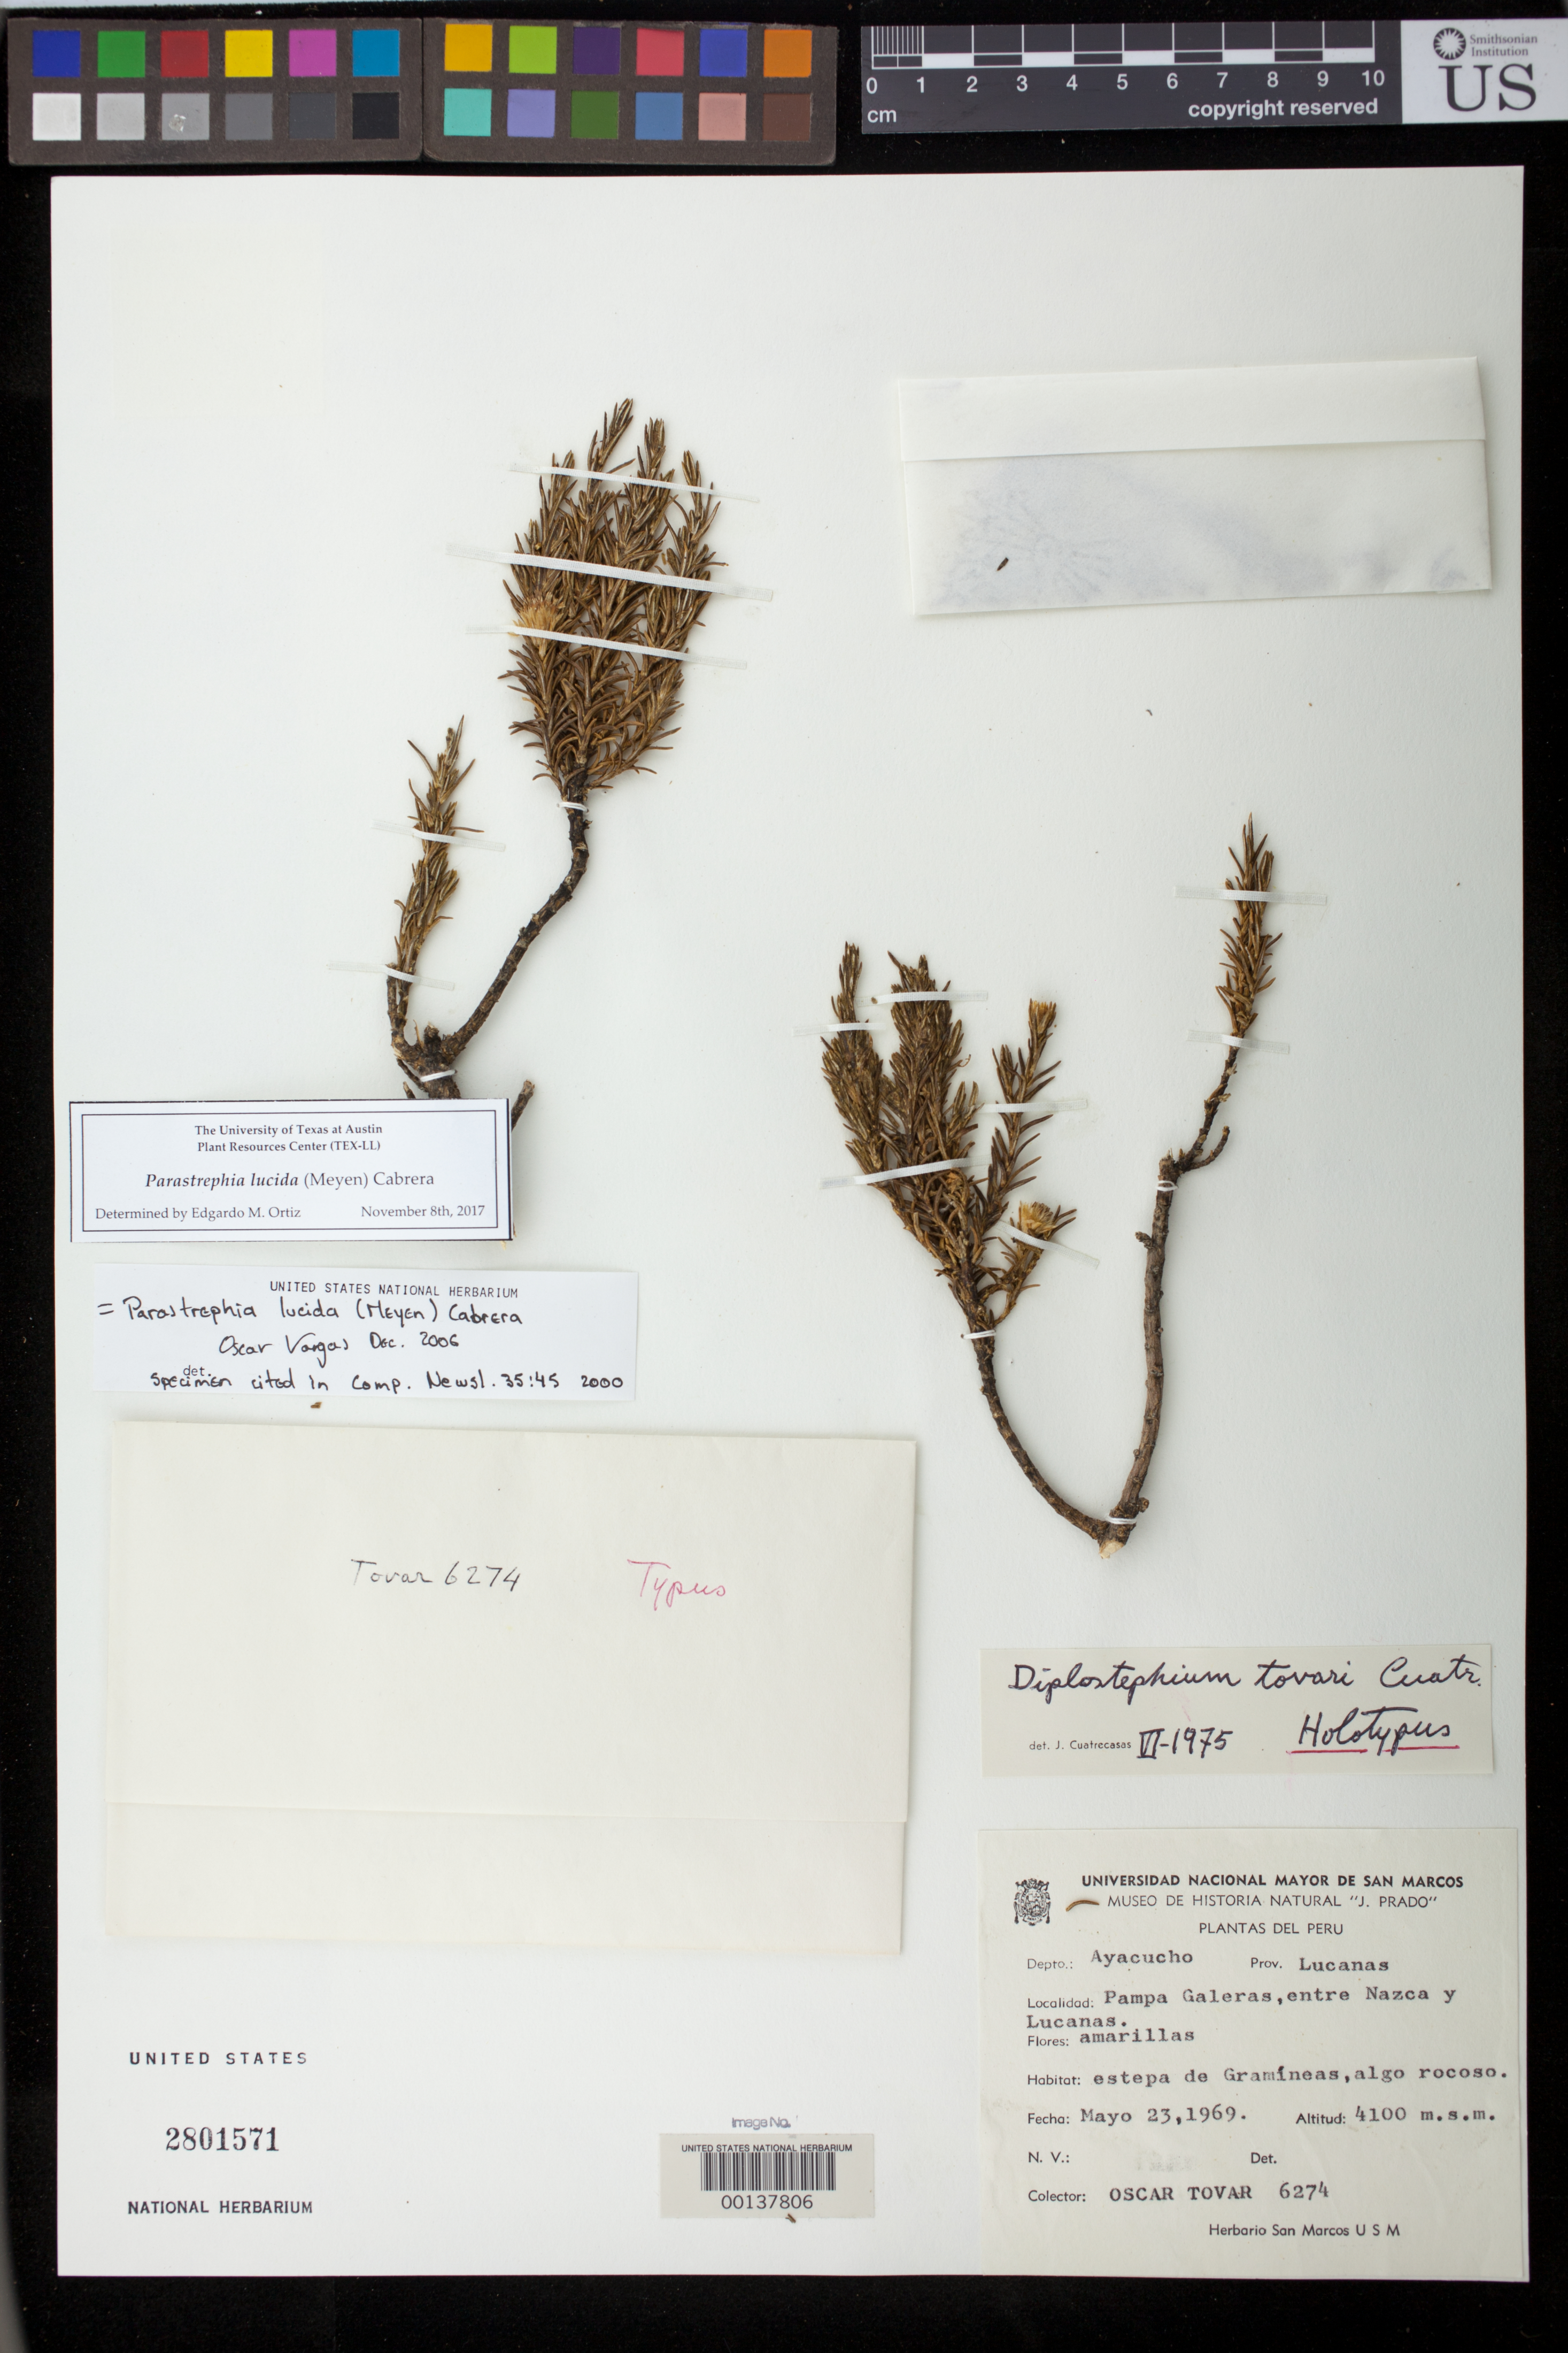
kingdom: Plantae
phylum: Tracheophyta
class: Magnoliopsida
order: Asterales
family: Asteraceae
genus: Diplostephium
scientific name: Diplostephium tovarii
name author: Cuatrec.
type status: Holotype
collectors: Ó. Tovar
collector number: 6274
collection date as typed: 23 May 1969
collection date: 1969-05-23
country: Peru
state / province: Ayacucho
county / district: Lucanas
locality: Pampa Galeras, between Nazca and Lucanas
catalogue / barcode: US 2801571